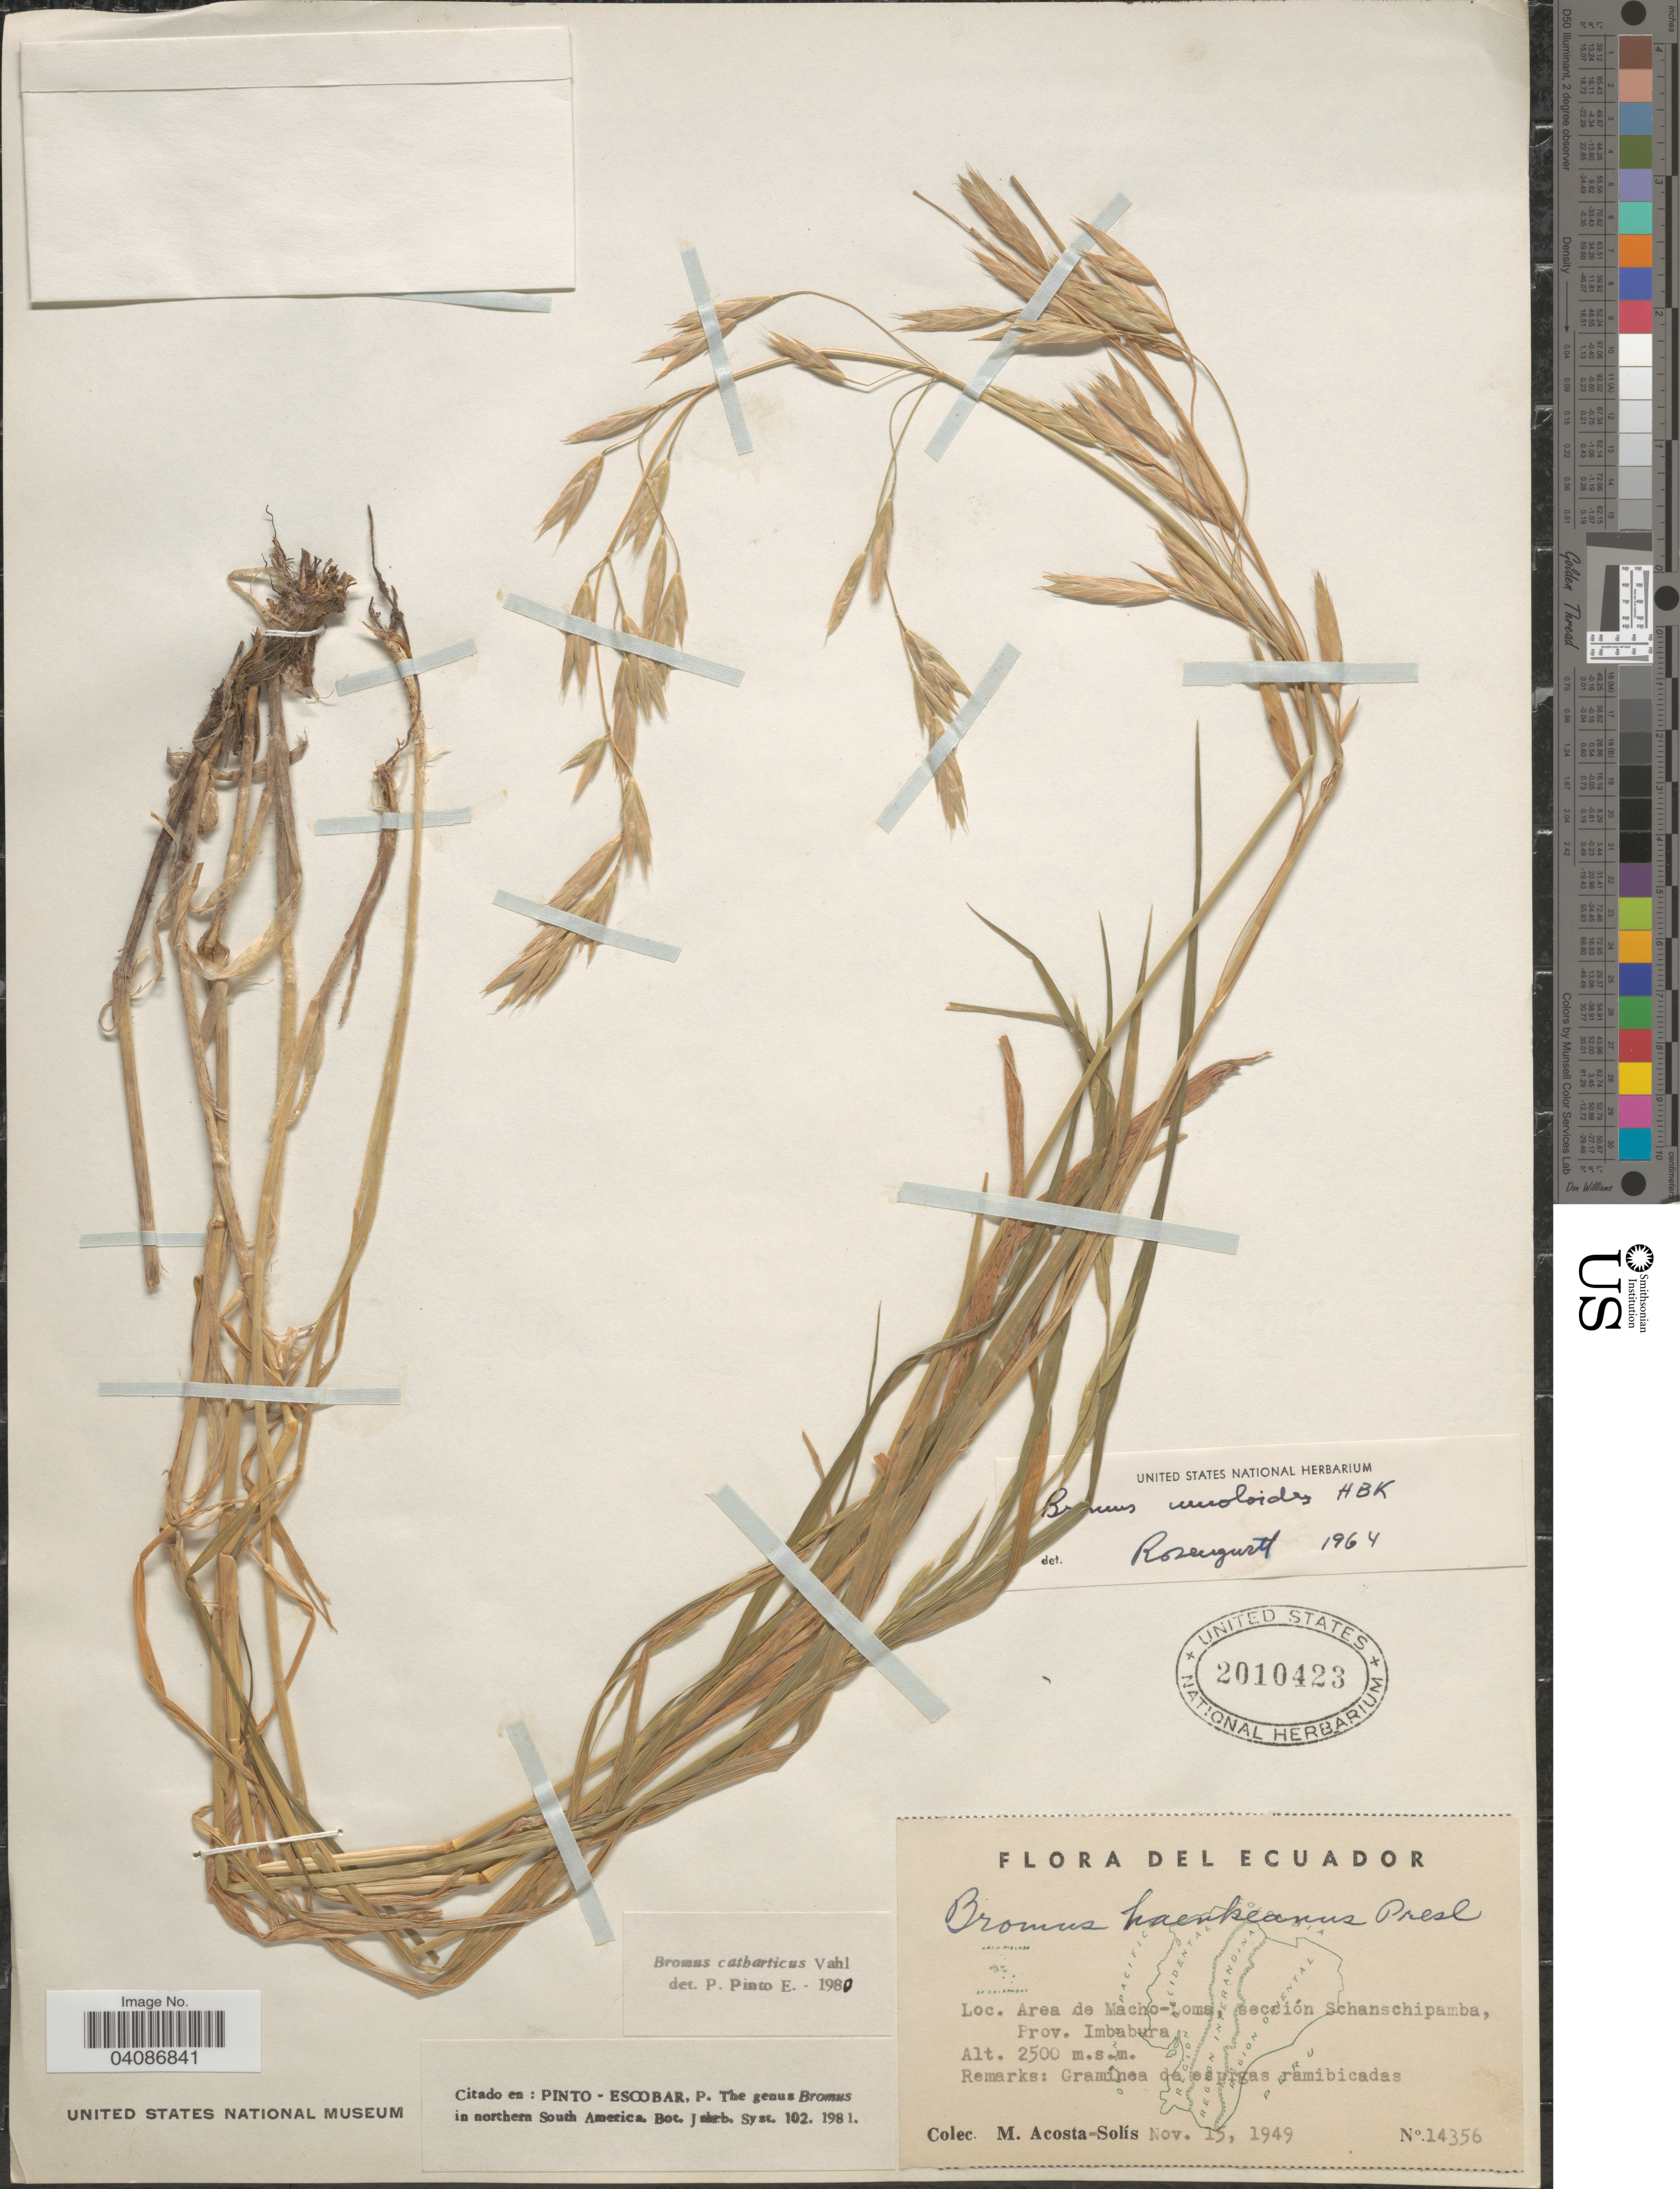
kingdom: Plantae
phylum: Tracheophyta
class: Liliopsida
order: Poales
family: Poaceae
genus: Bromus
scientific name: Bromus catharticus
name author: Vahl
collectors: M. Acosta Solis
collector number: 14356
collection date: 1949-11-15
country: Ecuador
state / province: Imbabura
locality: Area de Macho-Loma, sección Schanschipamba.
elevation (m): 2500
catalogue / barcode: US 2010423